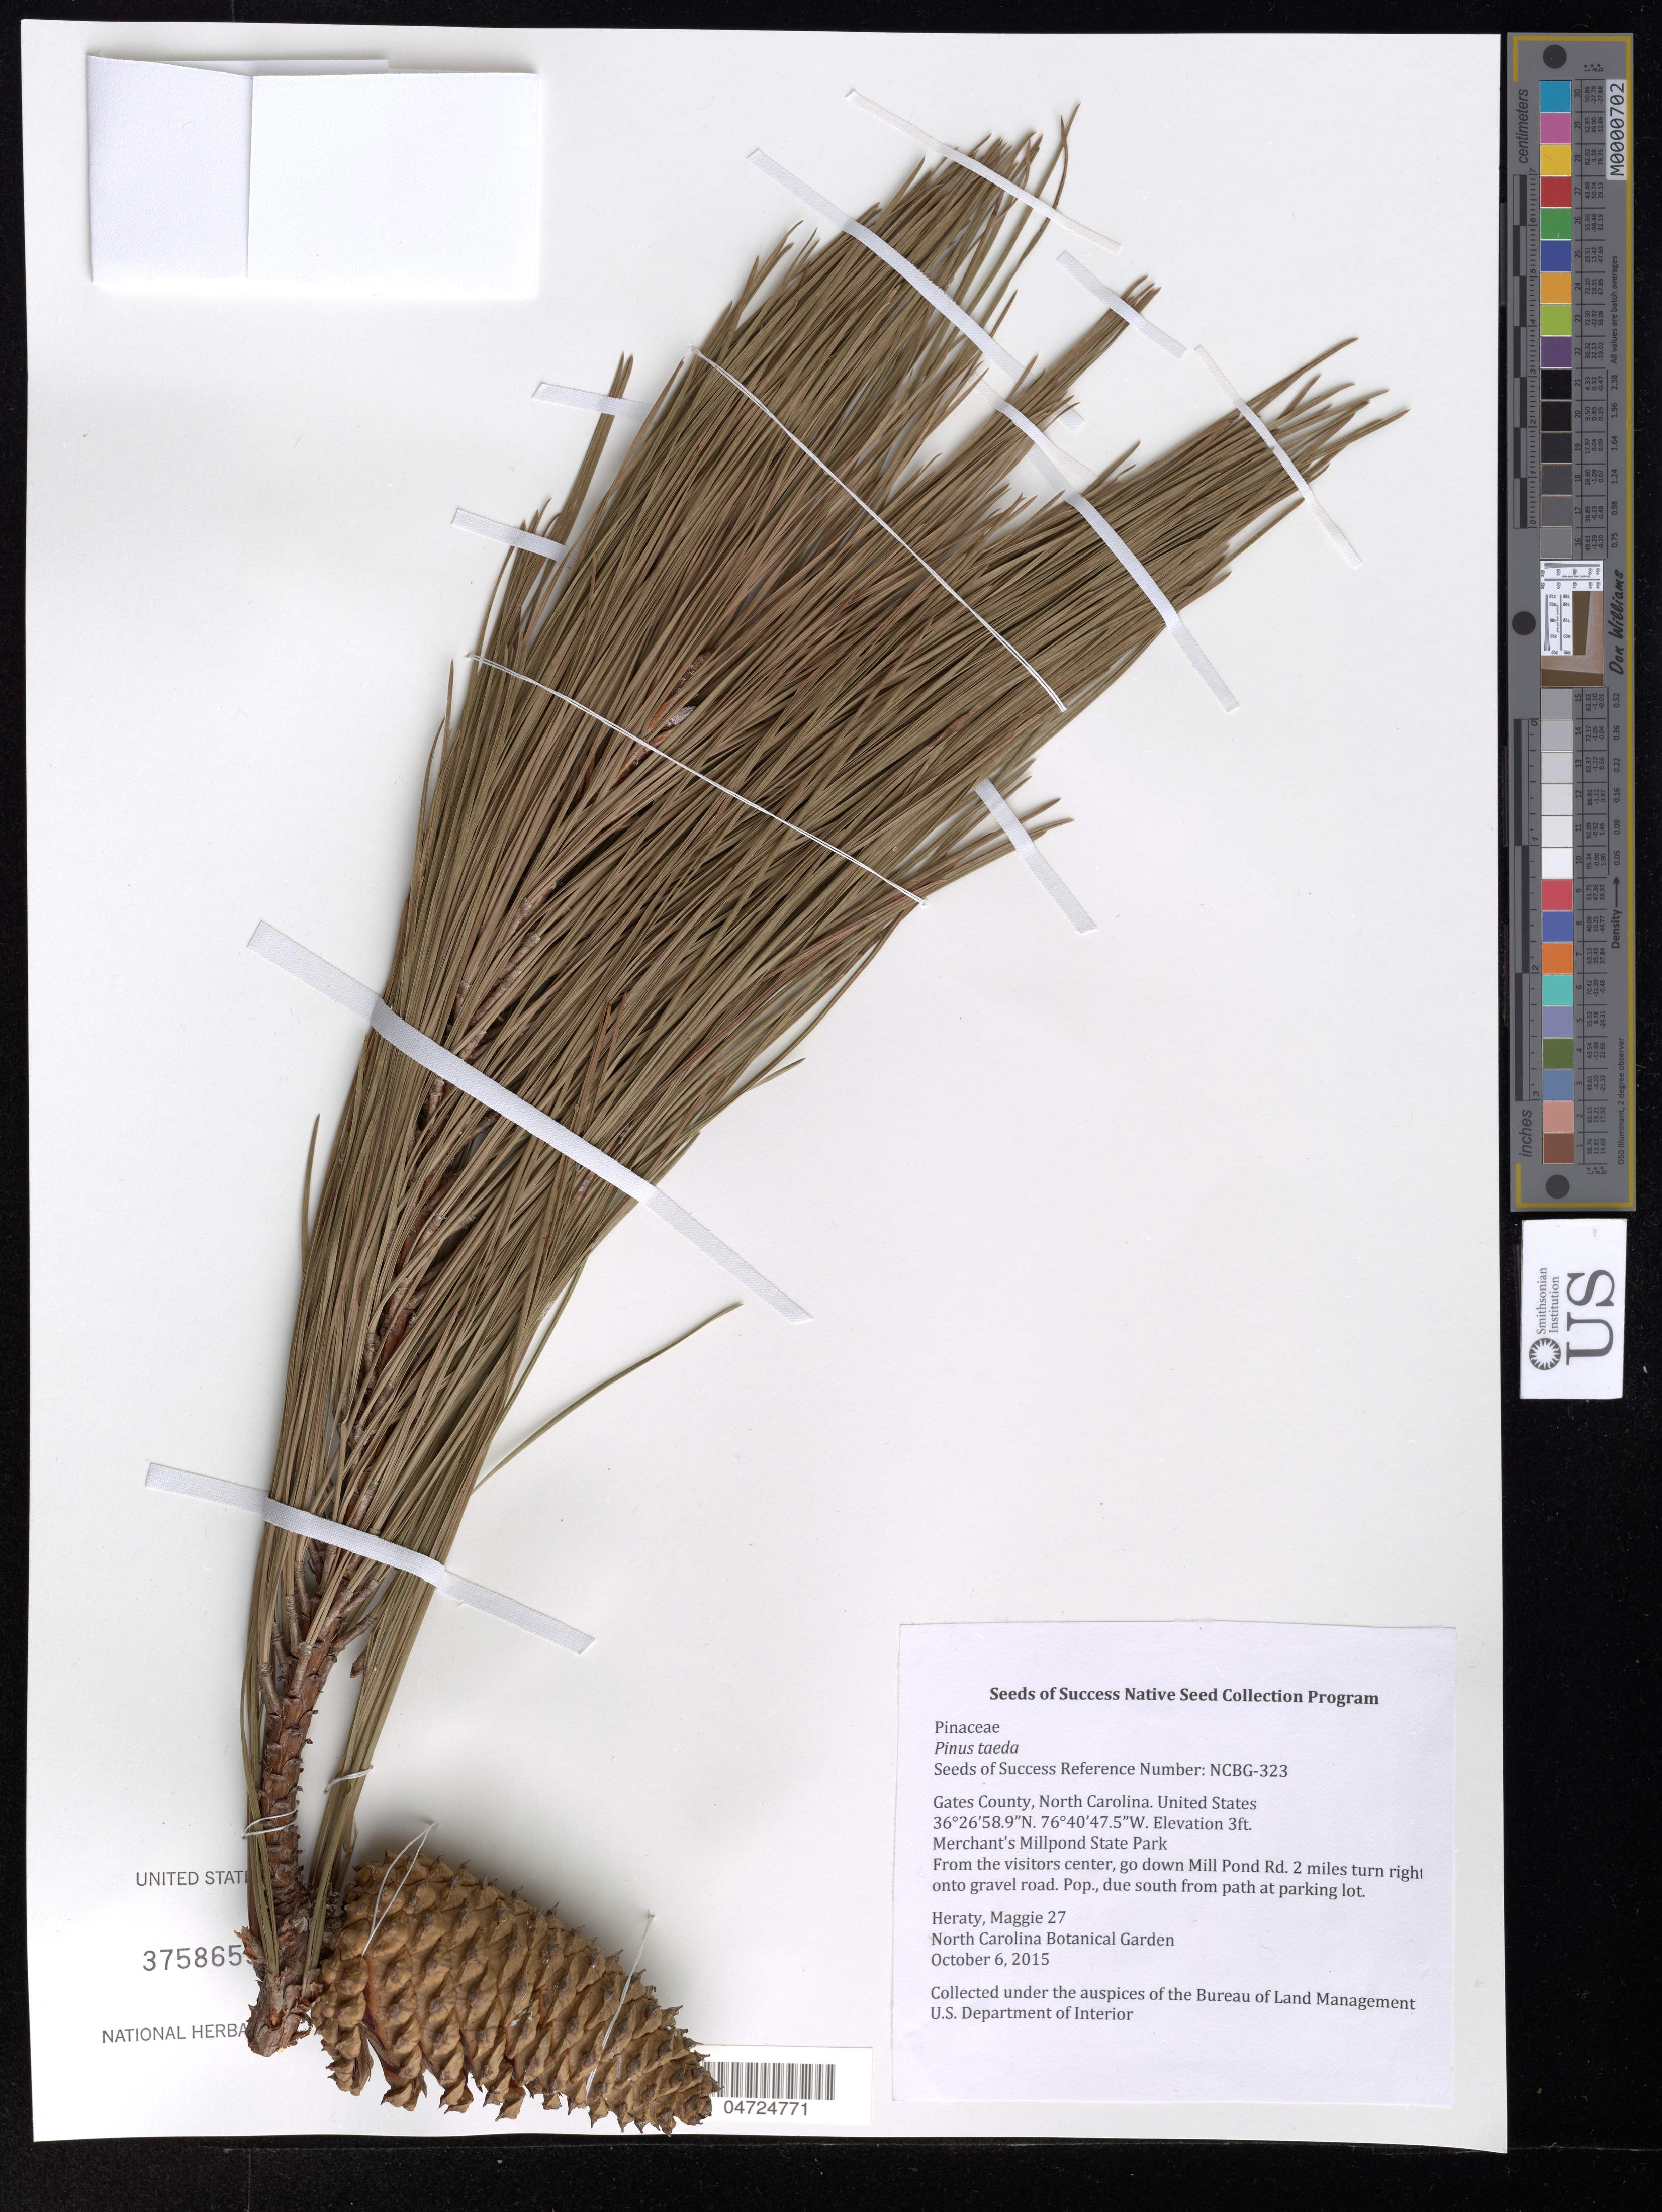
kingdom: Plantae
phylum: Tracheophyta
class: Pinopsida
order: Pinales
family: Pinaceae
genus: Pinus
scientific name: Pinus taeda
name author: L.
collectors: M. Heraty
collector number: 27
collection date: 2015-10-06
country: United States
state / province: North Carolina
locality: Gates County. Merchant's Millpond State Park. From the visitors center, go down Mill Pond Rd. 2 miles turn right onto gravel road. Pop., due south from path at parking lot.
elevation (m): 1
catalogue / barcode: US 3758655